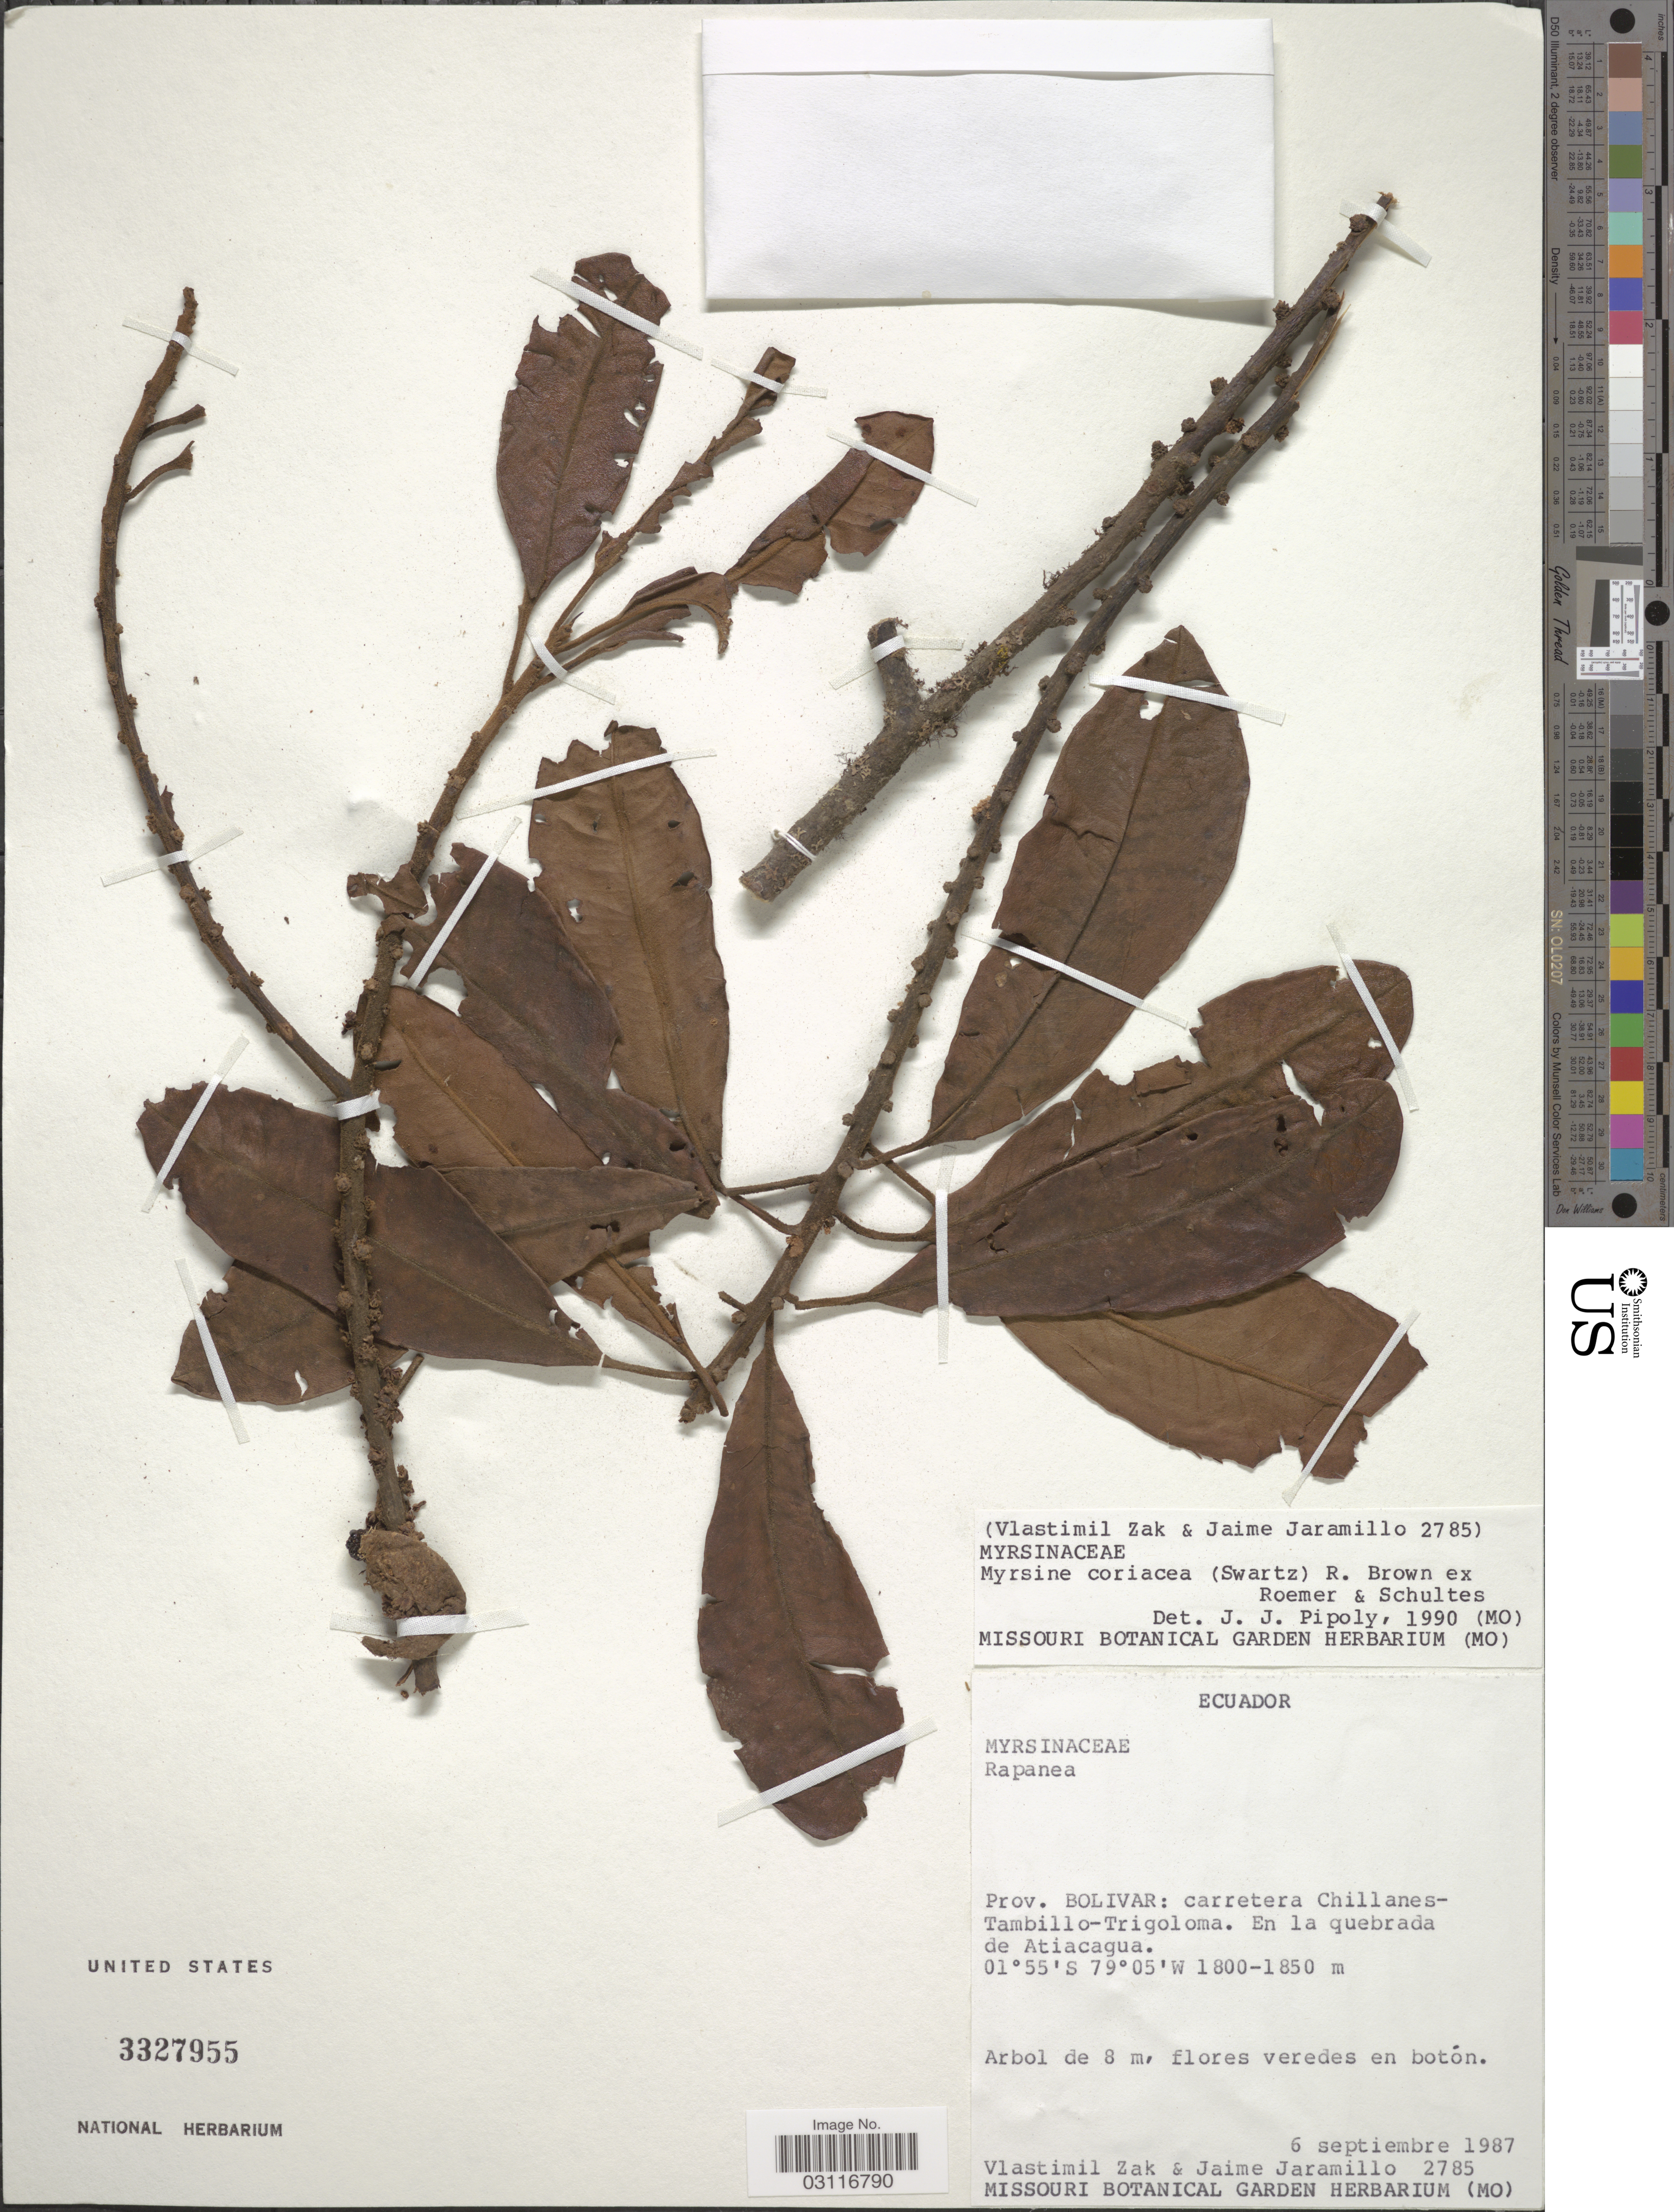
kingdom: Plantae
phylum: Tracheophyta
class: Magnoliopsida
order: Ericales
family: Primulaceae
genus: Myrsine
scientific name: Myrsine coriacea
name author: (Sw.) R. Br. ex Roem. & Schult.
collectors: V. Zak & J. Jaramillo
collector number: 2785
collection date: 1987-09-06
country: Ecuador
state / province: Bolívar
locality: Prov. Bolivar: carretera Chillanes-Tambillo-Trigoloma. En la quebrada de Atiacagua.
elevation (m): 1800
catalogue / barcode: US 3327955